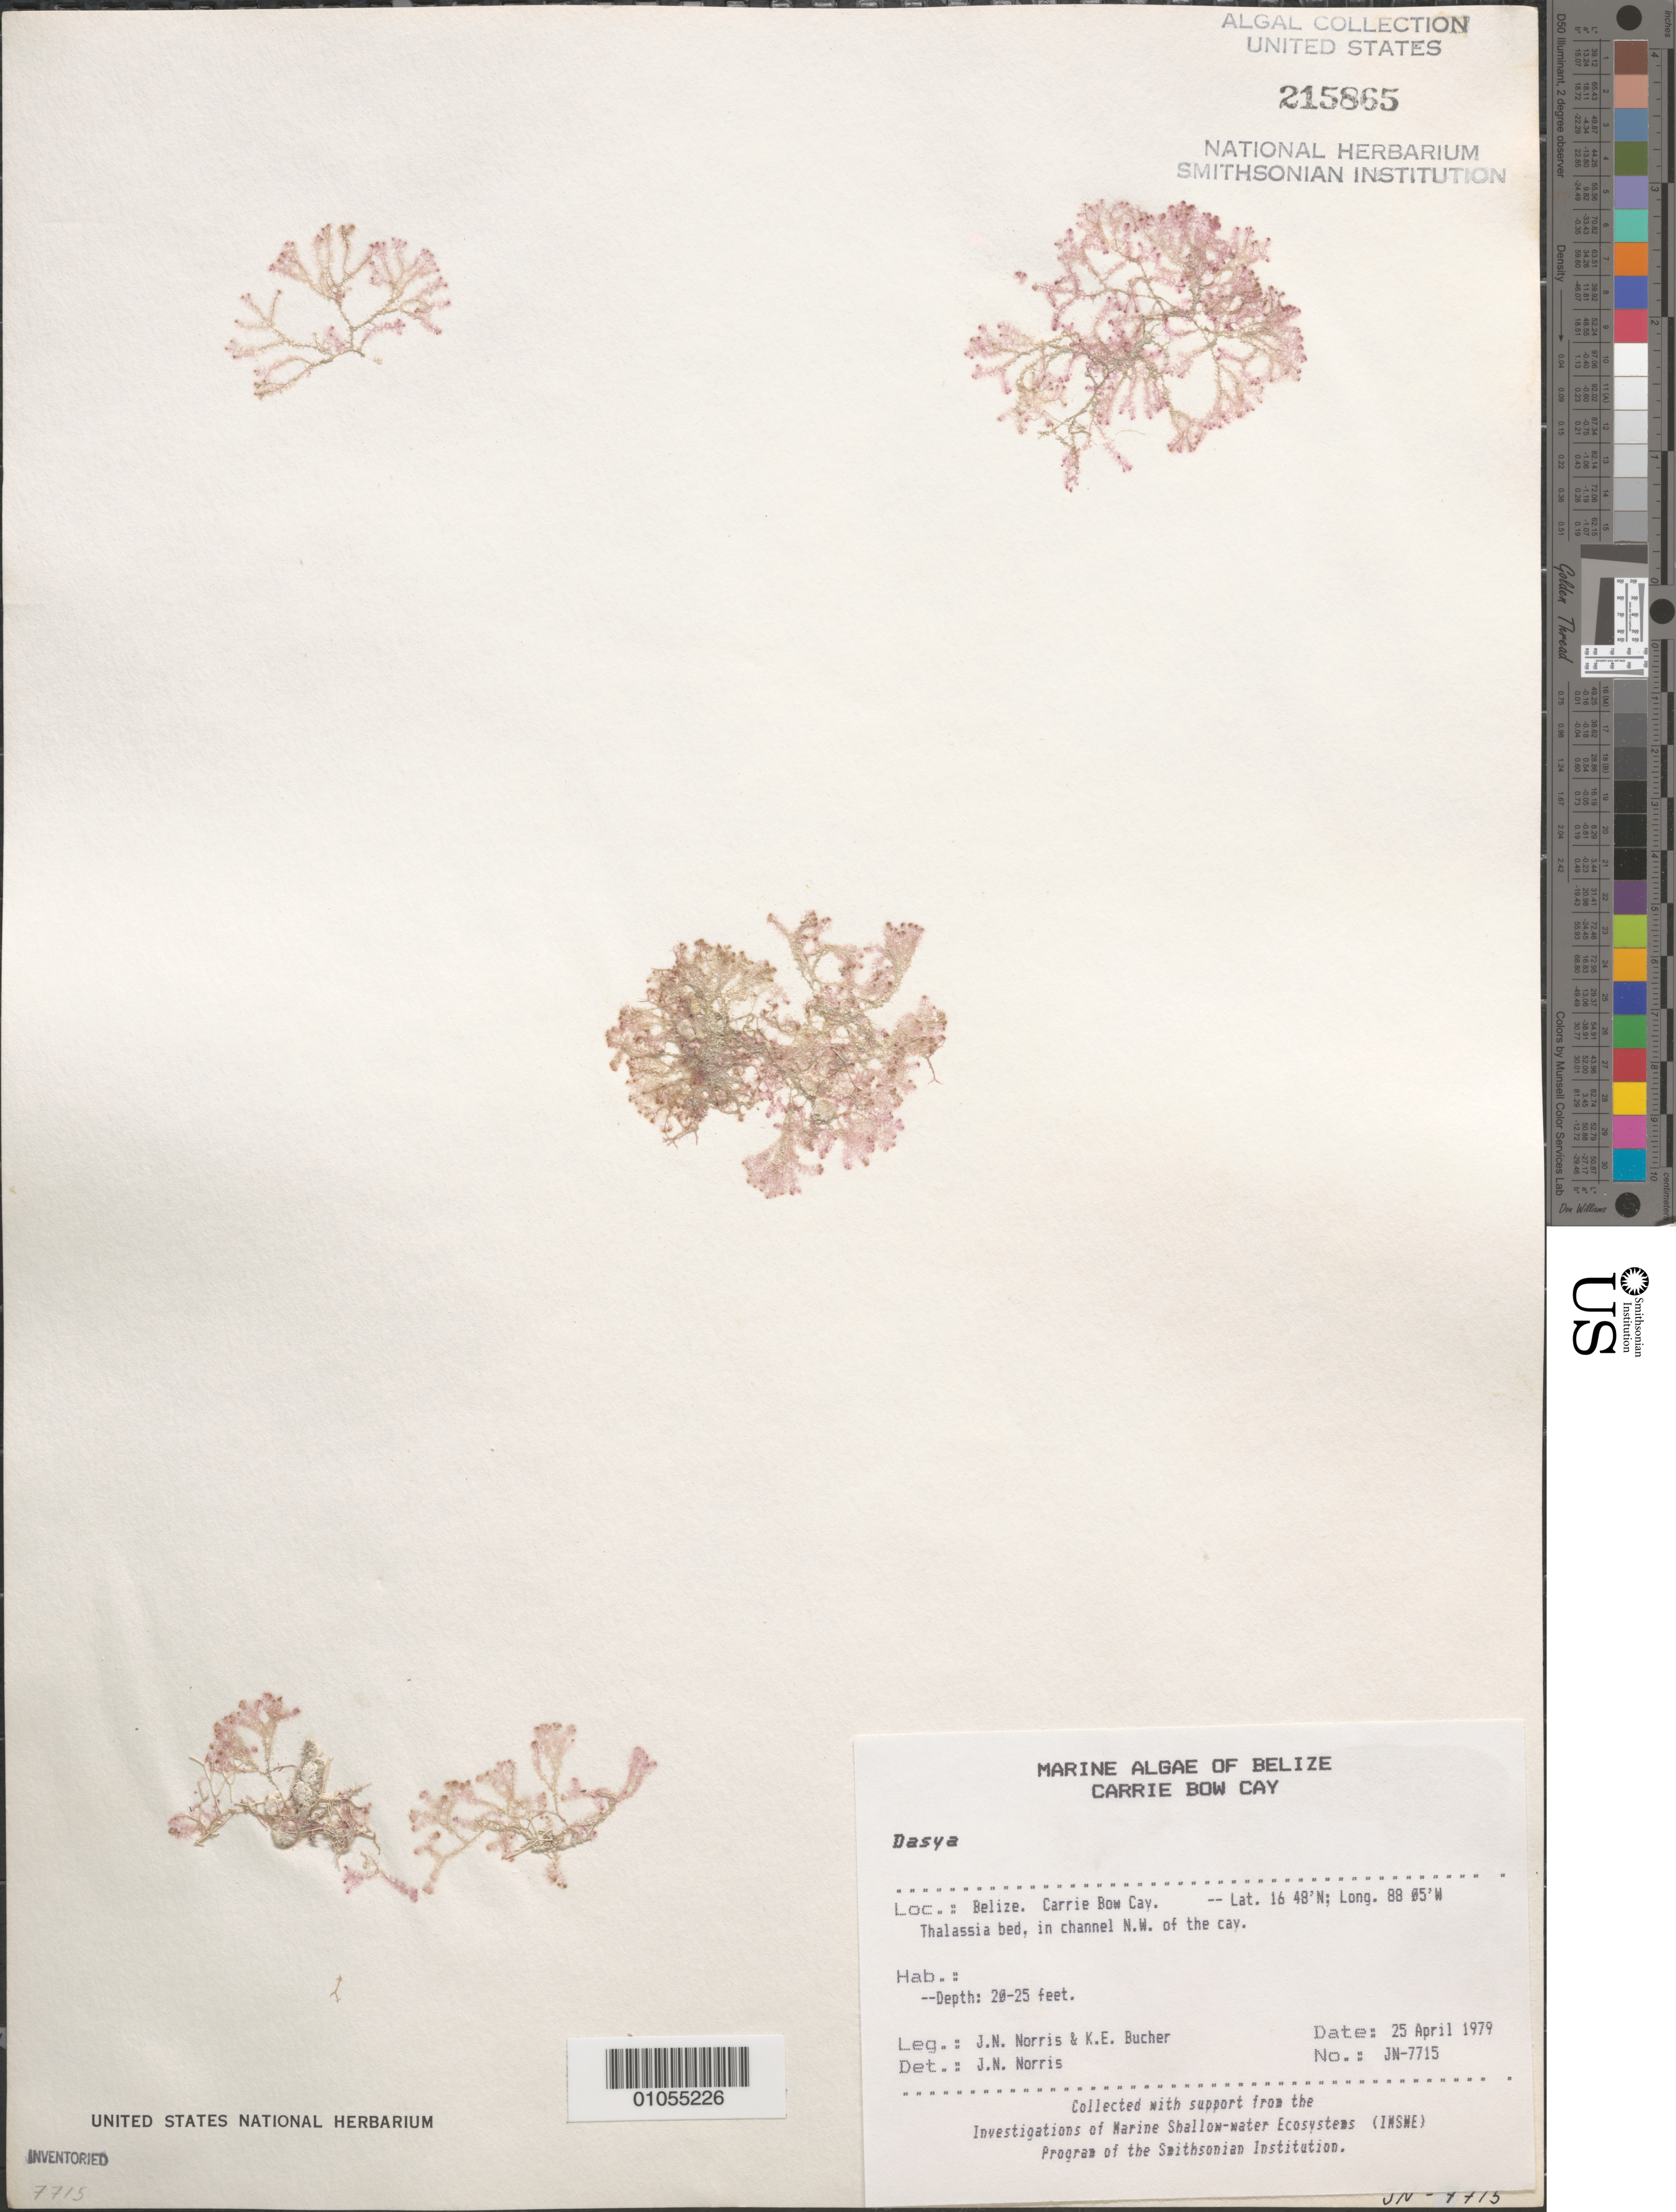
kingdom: Plantae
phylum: Rhodophyta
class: Florideophyceae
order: Ceramiales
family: Dasyaceae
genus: Dasya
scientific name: Dasya sp.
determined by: Norris, James N.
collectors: J. N. Norris & K. E. Bucher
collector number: JN-7715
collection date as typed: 25 Apr 1979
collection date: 1979-04-25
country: Belize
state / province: Stann Creek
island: Carrie Bow Cay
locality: Northwest of Carrie Bow Cay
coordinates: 16 48'N, 88 05'W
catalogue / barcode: US 215865